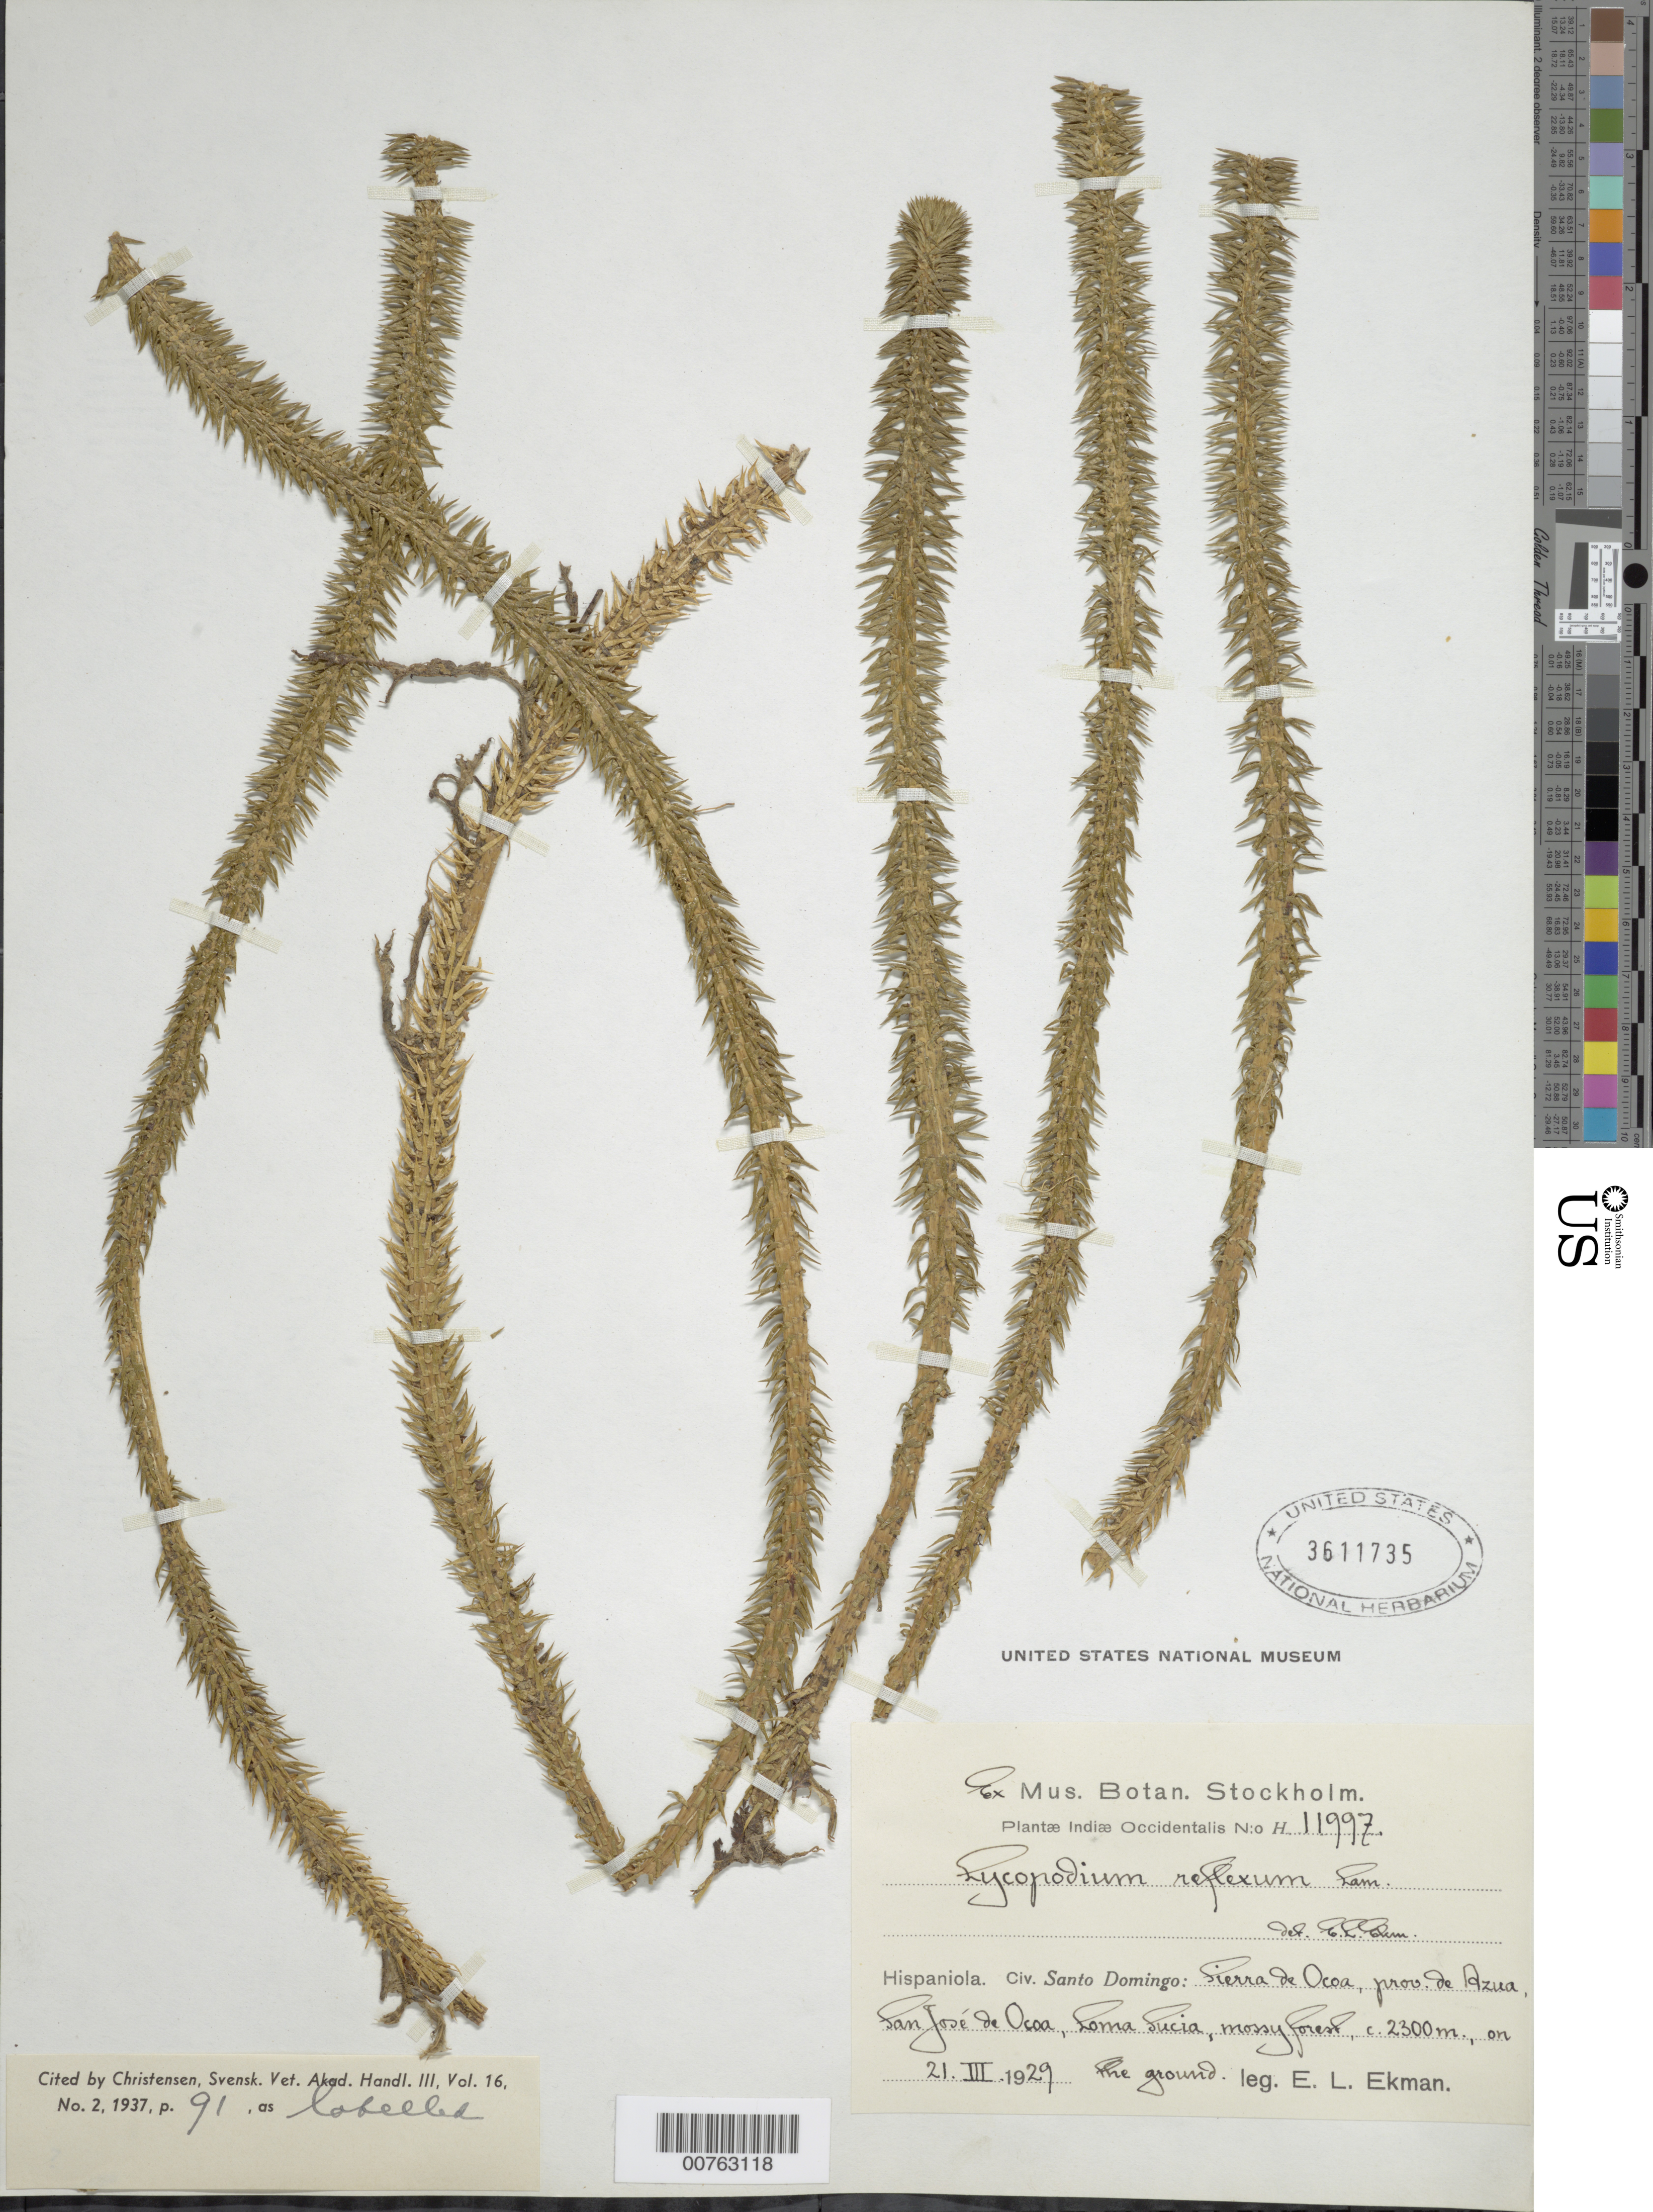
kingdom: Plantae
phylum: Tracheophyta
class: Lycopodiopsida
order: Lycopodiales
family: Lycopodiaceae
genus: Phlegmariurus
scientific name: Phlegmariurus reflexus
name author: (Lam.) B. Øllg.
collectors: E. L. Ekman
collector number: H 11997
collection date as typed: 21 Mar 1929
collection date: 1929-03-21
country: Dominican Republic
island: Hispaniola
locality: Sierra de Ocoa. Prov Azua, San José de Ocoa, Loma Sucia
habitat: Mossy forest; on ground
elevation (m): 2300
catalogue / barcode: US 3611735